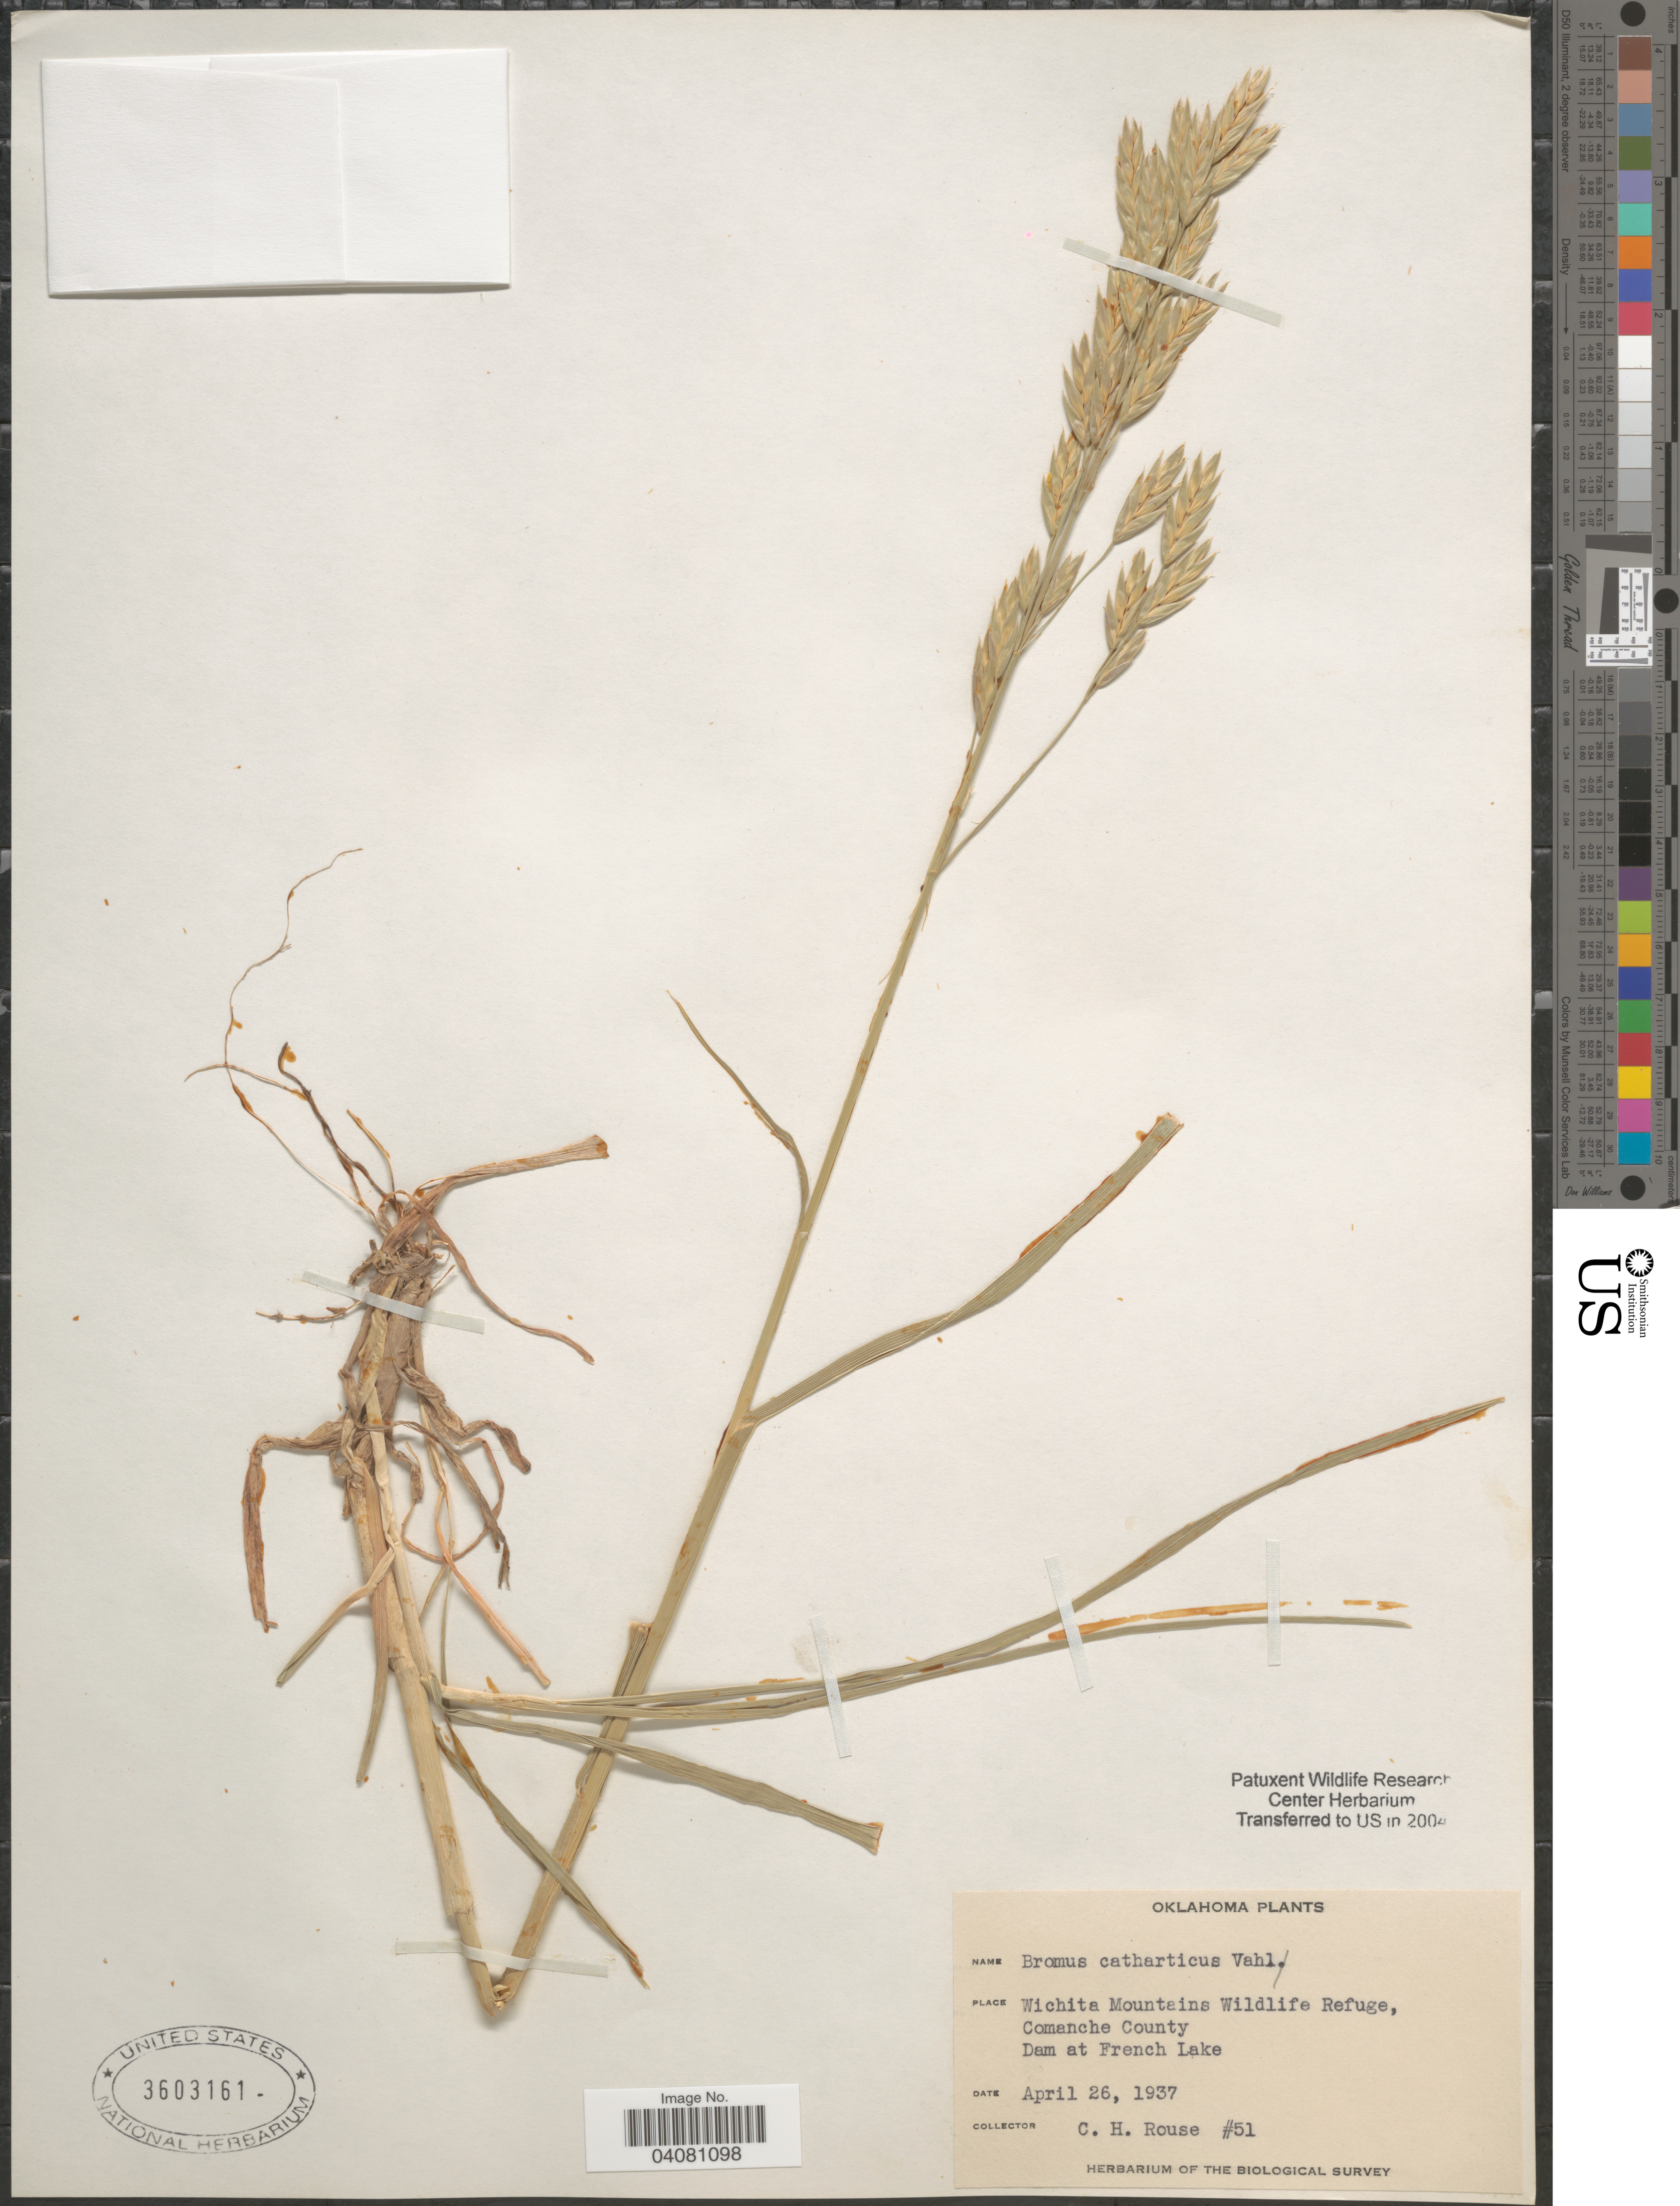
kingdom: Plantae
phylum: Tracheophyta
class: Liliopsida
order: Poales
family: Poaceae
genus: Bromus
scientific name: Bromus catharticus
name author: Vahl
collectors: C. Rouse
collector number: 51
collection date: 1937-04-26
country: United States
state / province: Oklahoma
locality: Wichita Mountains Wildlife Refuge, Comanche County. Dam at French Lake. Herbarium Of The Biological Survey.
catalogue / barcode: US 3603161